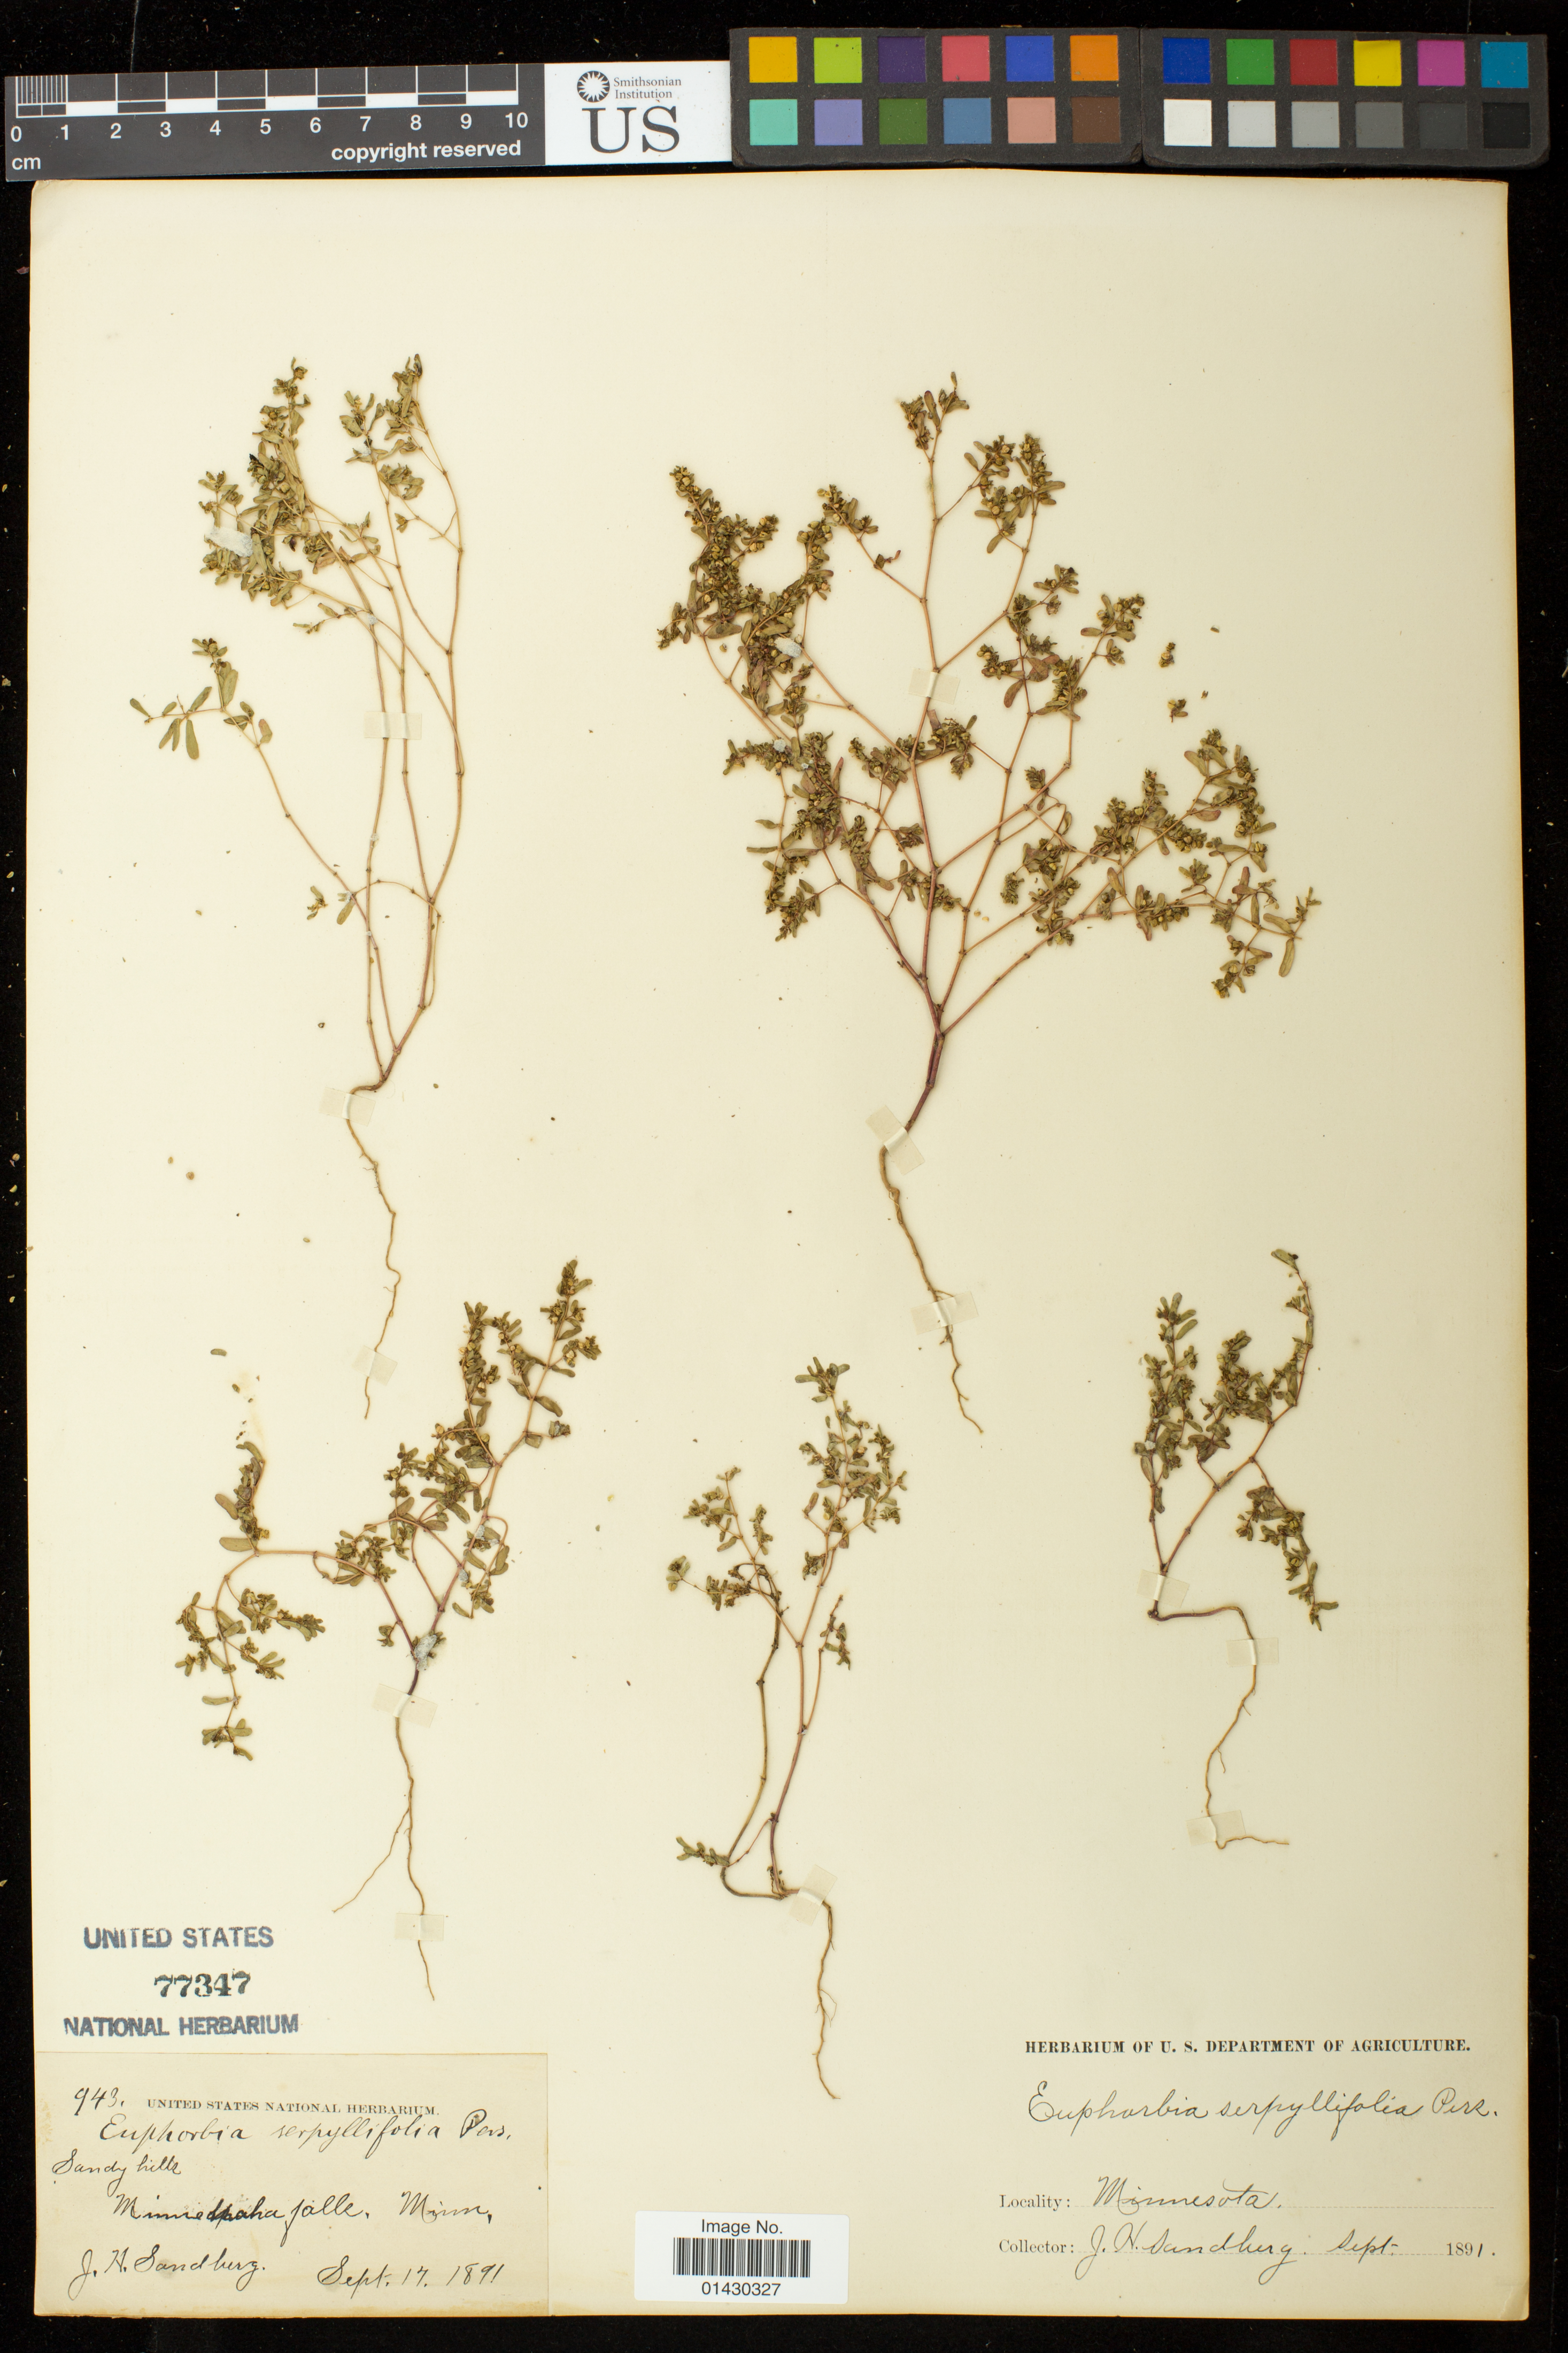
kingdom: Plantae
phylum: Tracheophyta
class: Magnoliopsida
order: Malpighiales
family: Euphorbiaceae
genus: Euphorbia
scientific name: Euphorbia serpillifolia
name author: Pers.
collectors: J. H. Sandberg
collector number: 943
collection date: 1891-09-17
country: United States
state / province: Minnesota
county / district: Hennepin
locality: Minnehaha Falls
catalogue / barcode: US 77347